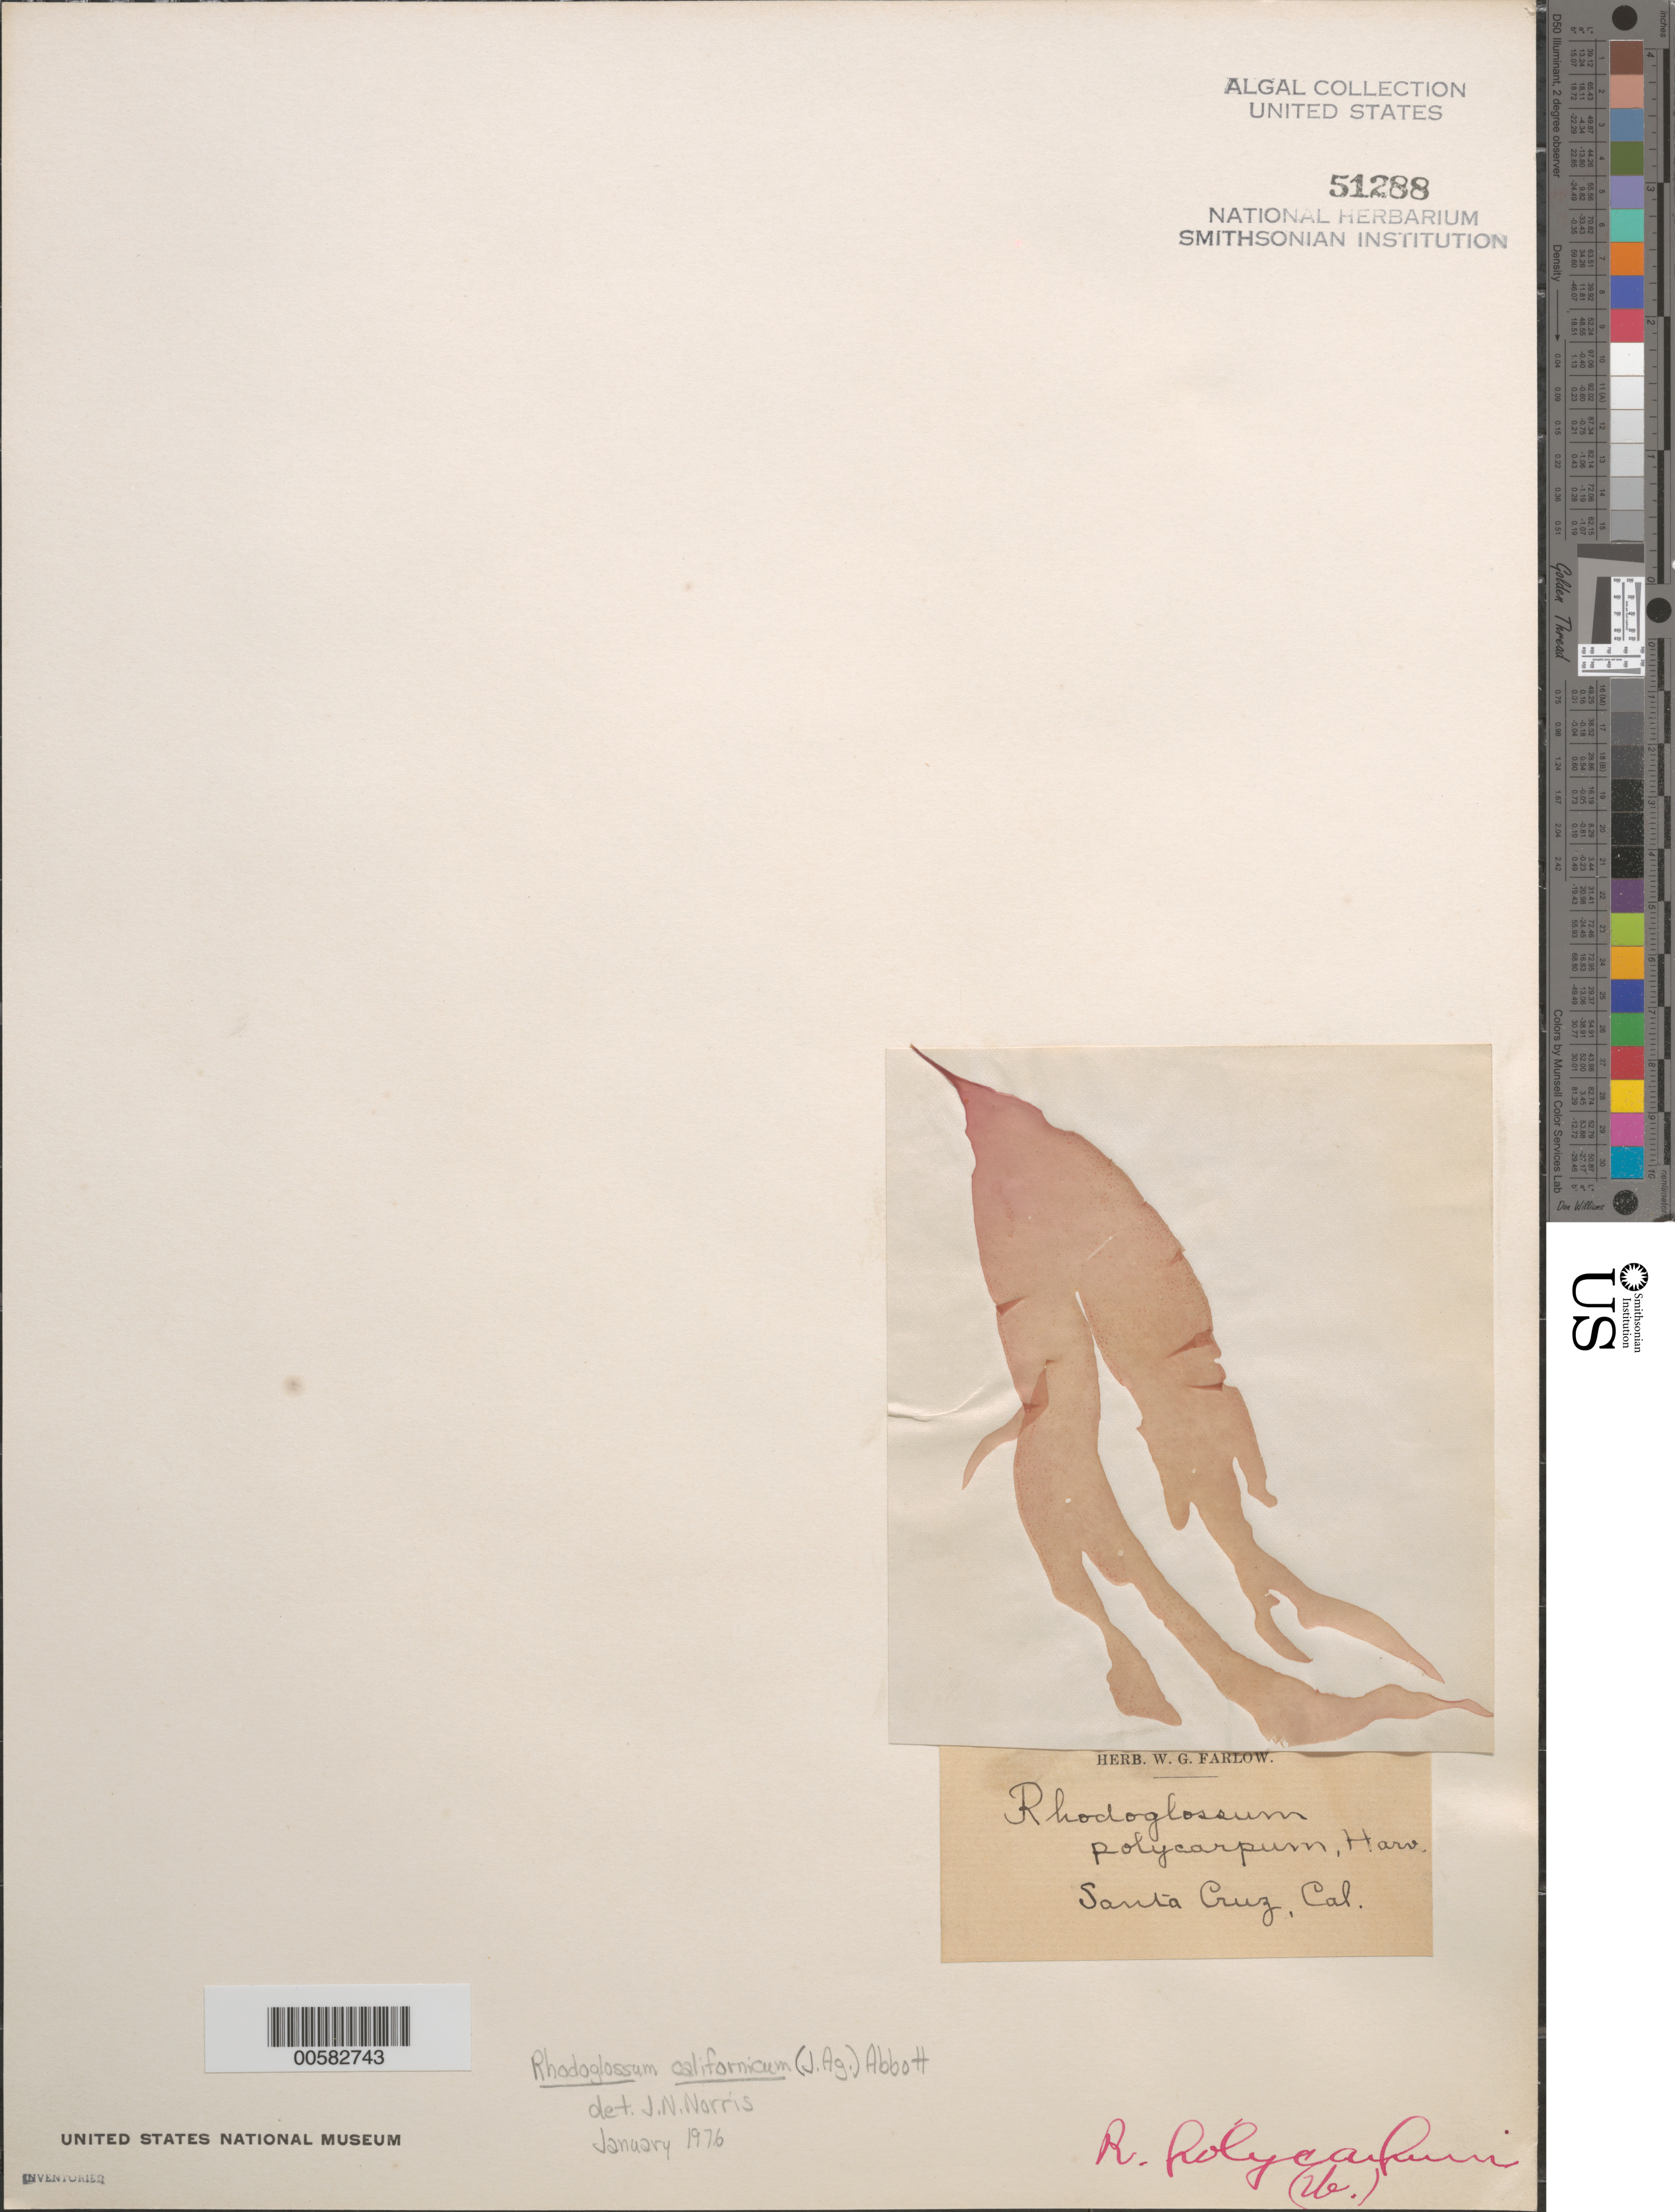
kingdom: Plantae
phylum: Rhodophyta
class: Florideophyceae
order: Gigartinales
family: Gigartinaceae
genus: Mazzaella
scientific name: Mazzaella californica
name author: (J. Agardh) G. De Toni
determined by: Algae name updating Project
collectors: W. Farlow (Herbarium)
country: United States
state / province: California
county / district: Santa Cruz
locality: Santa Cruz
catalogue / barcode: US 51288